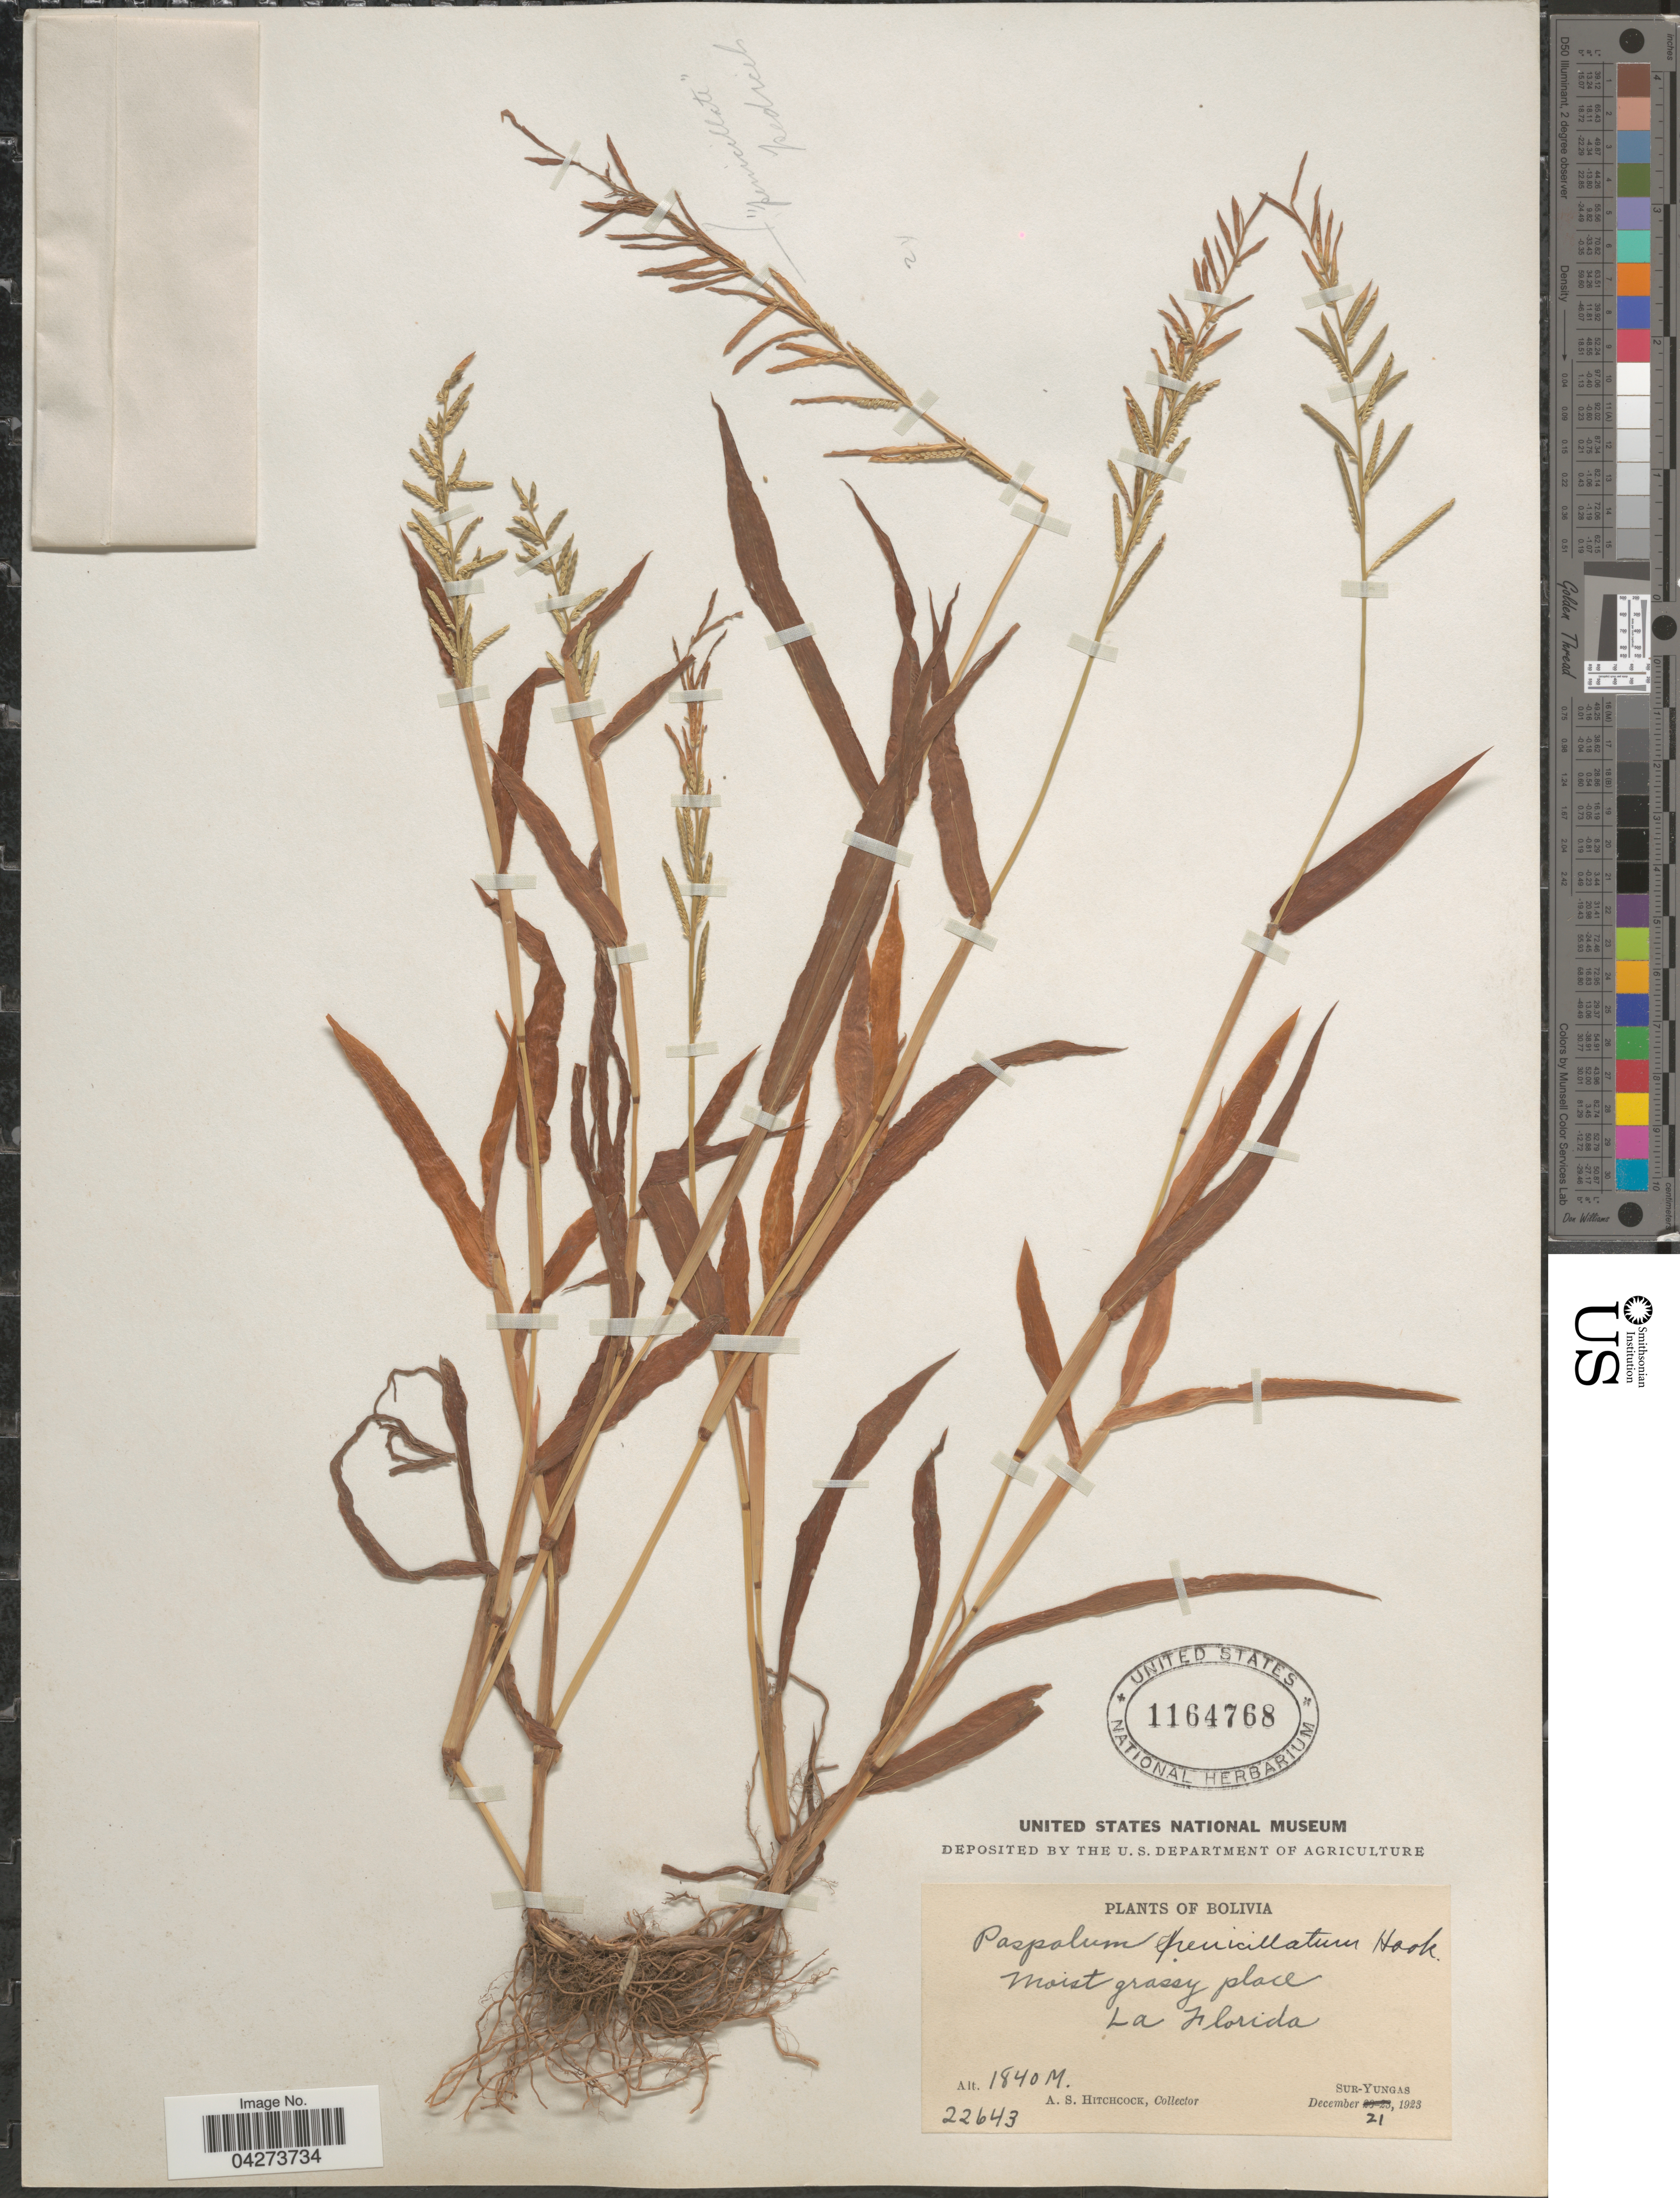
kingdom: Plantae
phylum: Tracheophyta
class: Liliopsida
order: Poales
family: Poaceae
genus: Paspalum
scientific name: Paspalum penicillatum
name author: Hook. f.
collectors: A. S. Hitchcock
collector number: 22643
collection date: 1923-12-21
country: Bolivia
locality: La Florida. Sur-Yungas.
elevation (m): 1840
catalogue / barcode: US 1164768